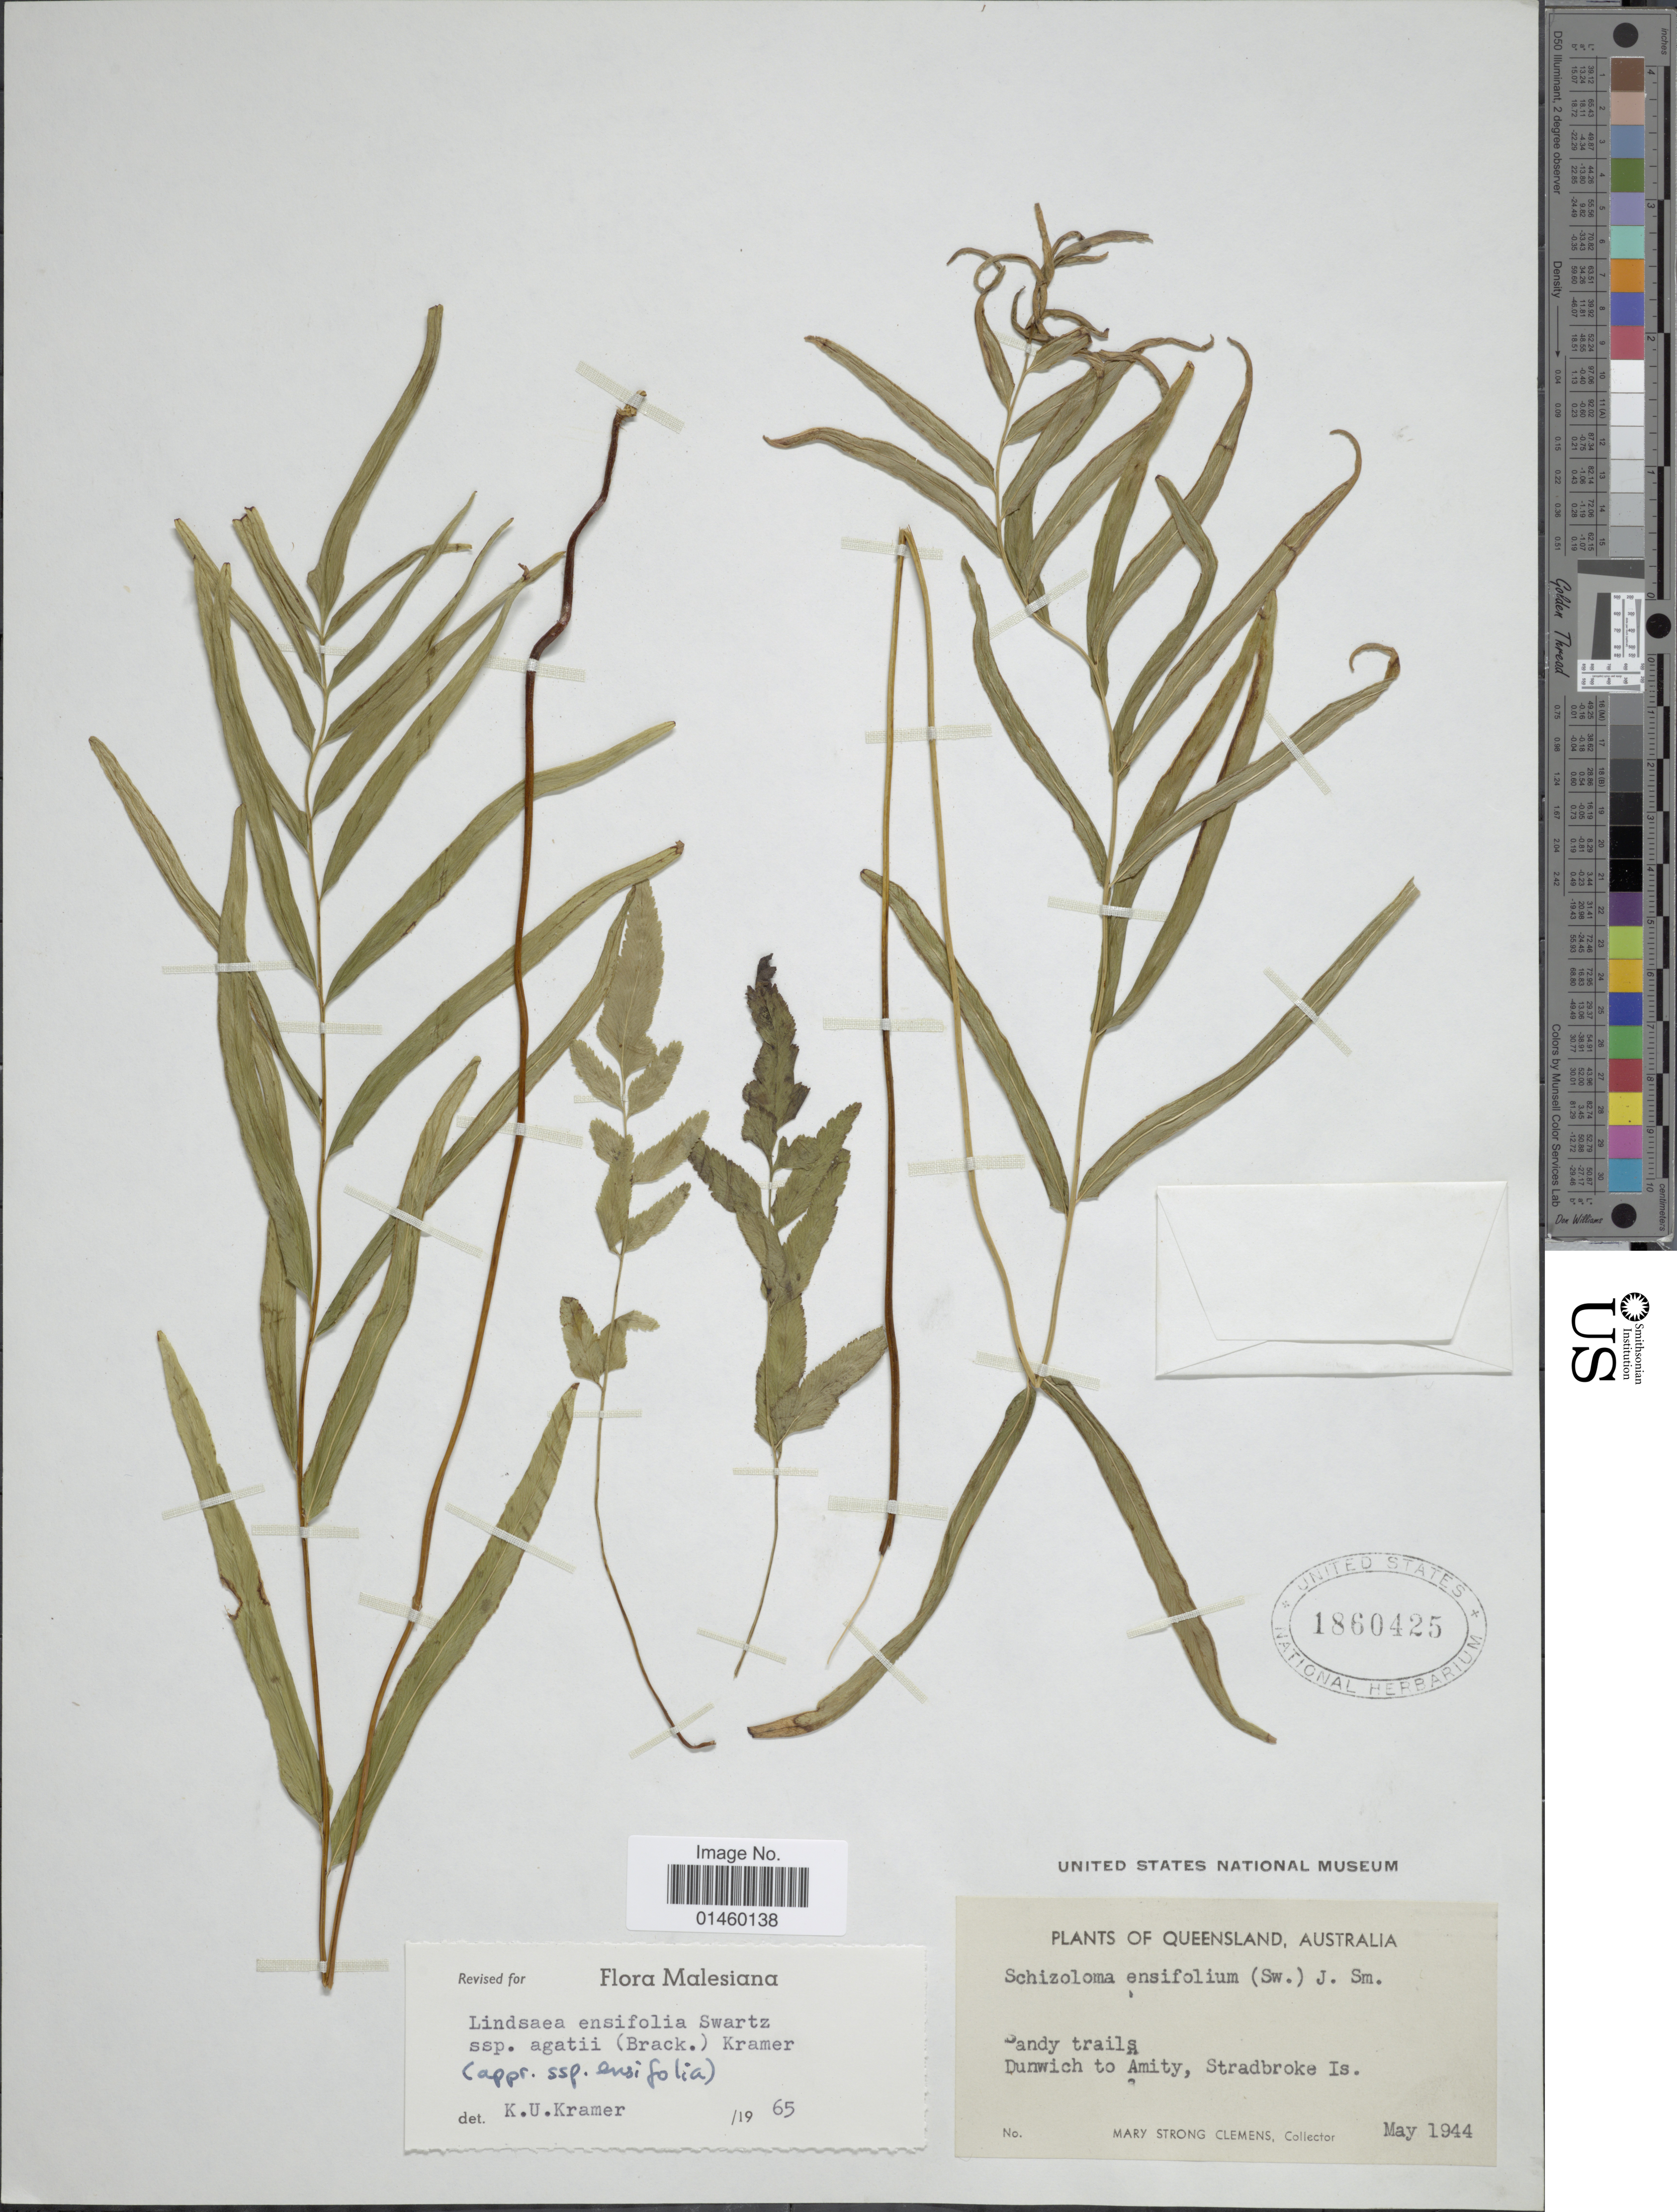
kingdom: Plantae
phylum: Tracheophyta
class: Polypodiopsida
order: Polypodiales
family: Lindsaeaceae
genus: Lindsaea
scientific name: Lindsaea ensifolia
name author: Sw.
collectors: M. S. Clemens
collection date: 1944-05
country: Australia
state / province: Queensland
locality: Sandy trails. Dunwich to Amity, Stradbroke Is.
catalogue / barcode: US 1860425